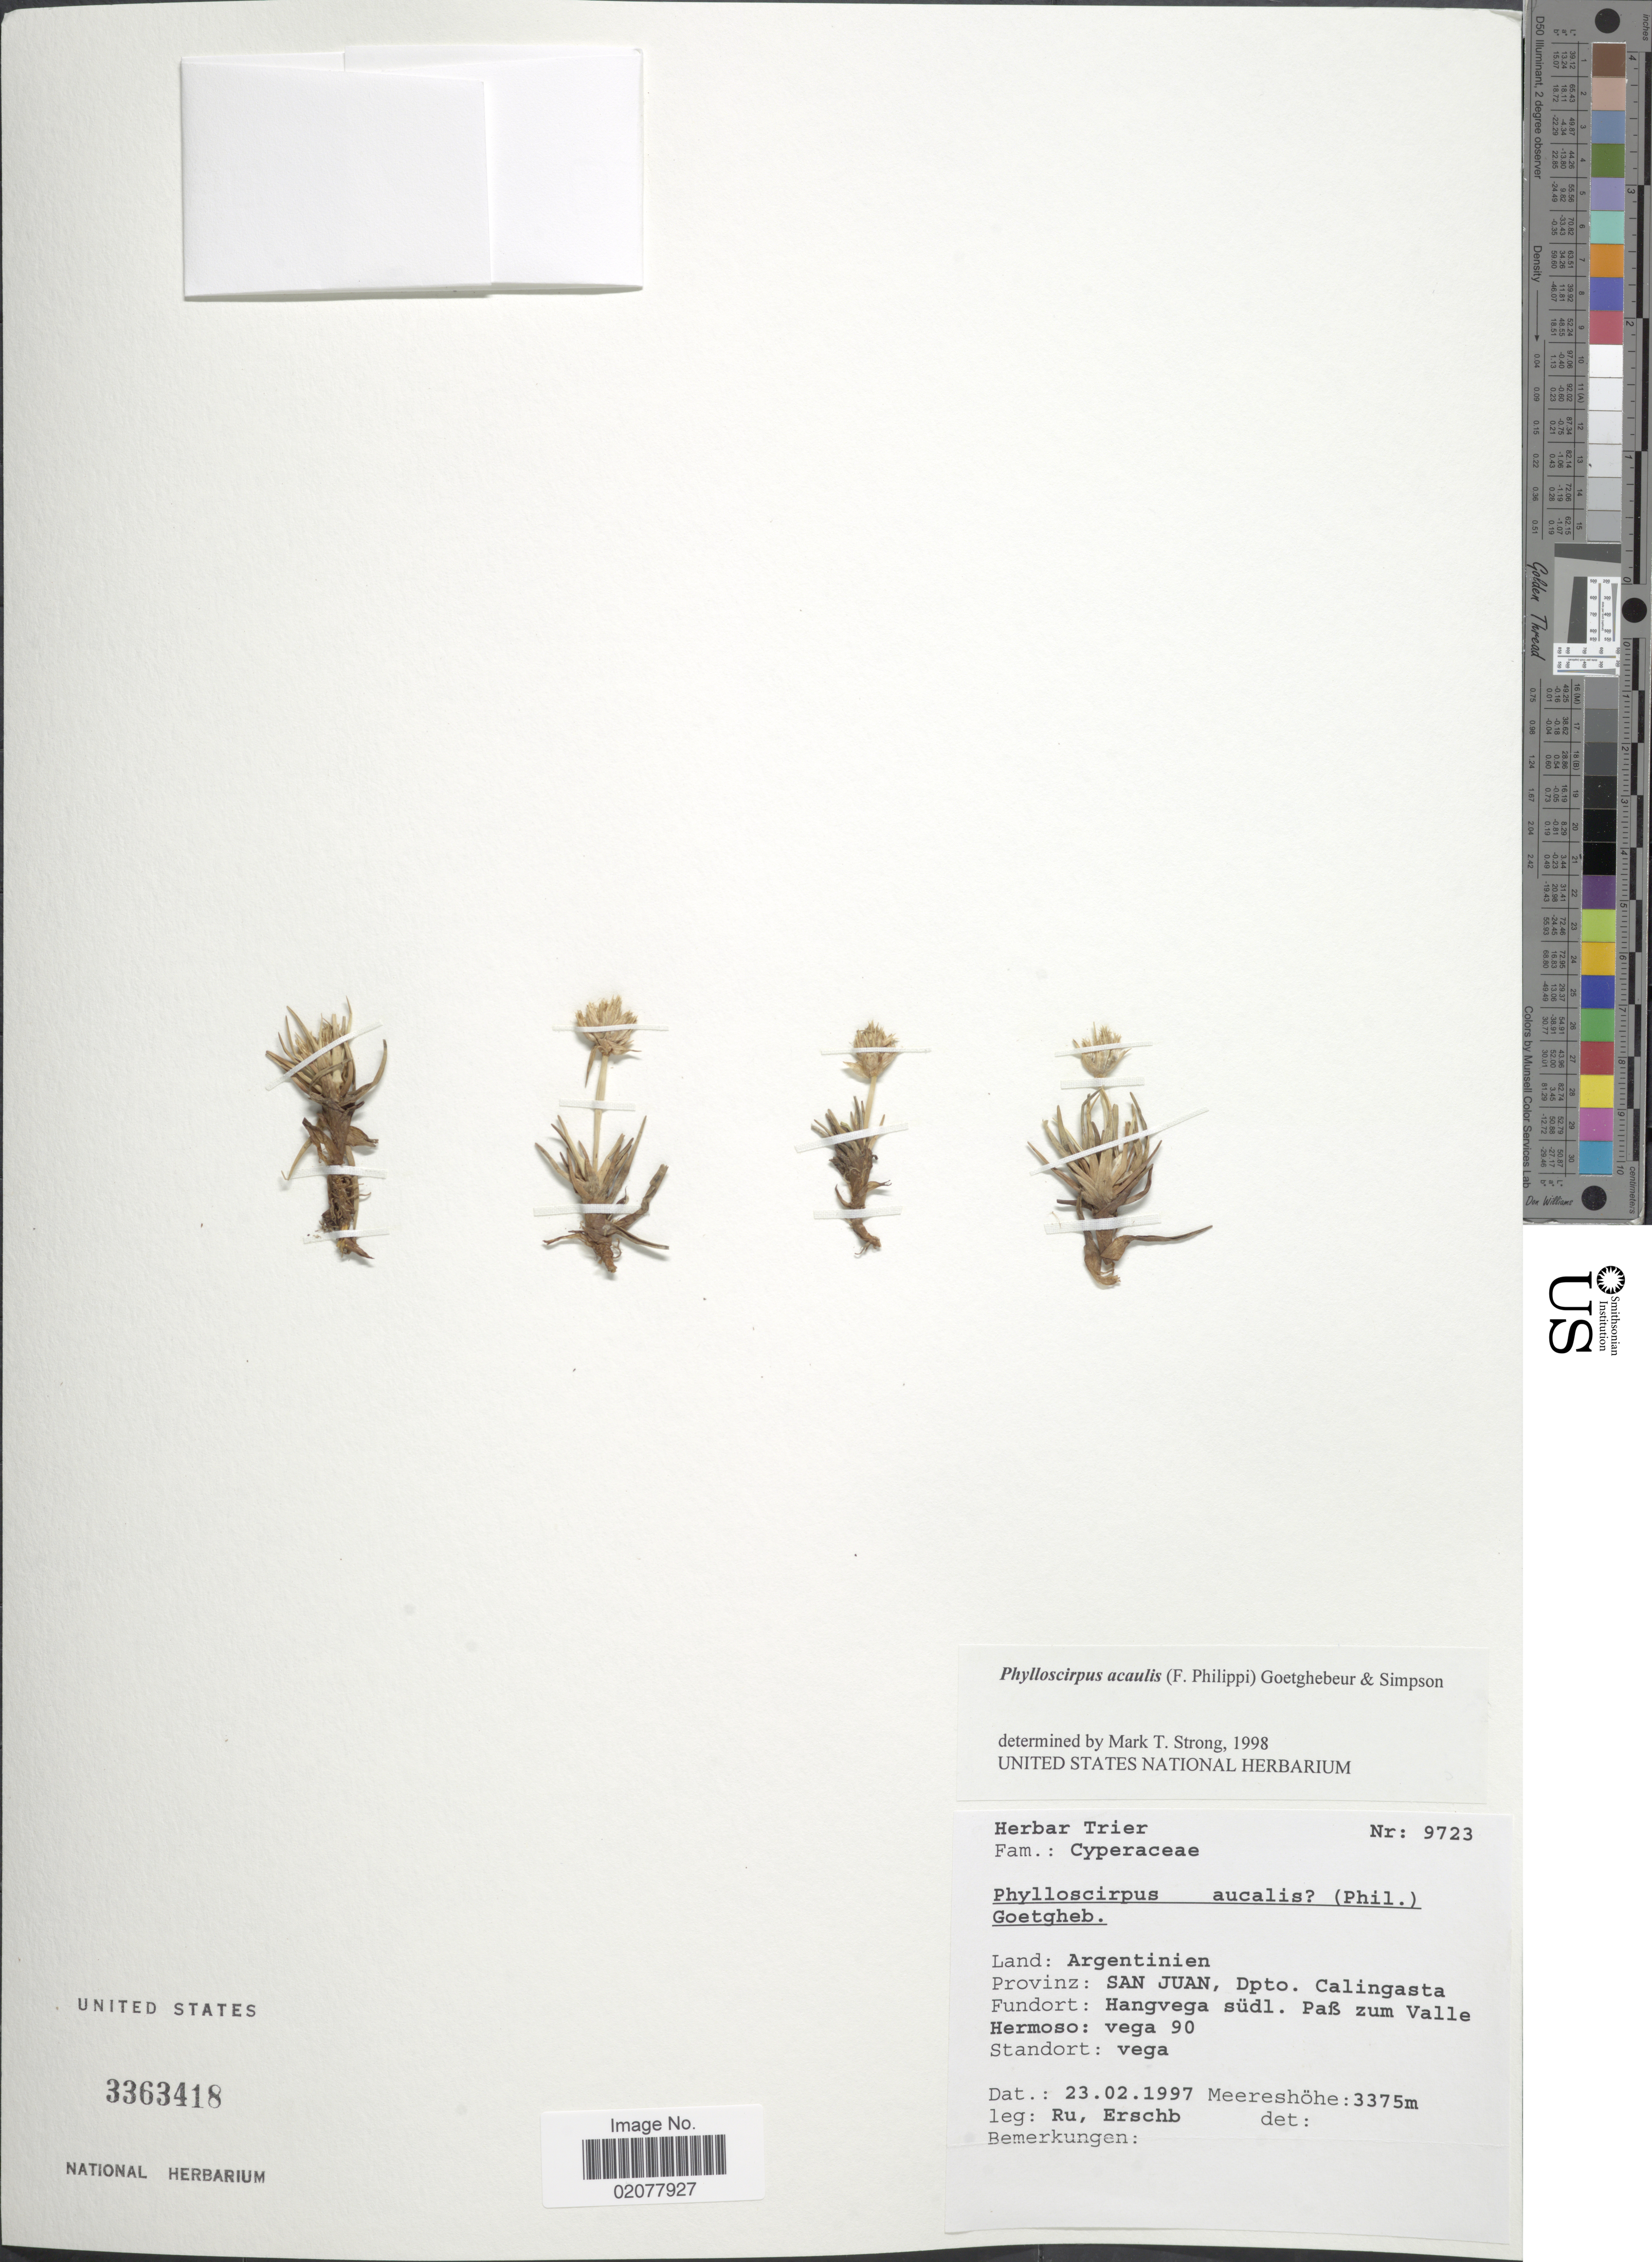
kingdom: Plantae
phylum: Tracheophyta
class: Liliopsida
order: Poales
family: Cyperaceae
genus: Phylloscirpus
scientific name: Phylloscirpus acaulis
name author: (Phil.) Goetgh. & D.A. Simpson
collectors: R. Erschb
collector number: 9723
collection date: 1997-02-23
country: Argentina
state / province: San Juan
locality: Provinz: San Juan, Dpto. Calingasta. Hangvega südl. Paß zum Valle Hermoso: vega 90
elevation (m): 3375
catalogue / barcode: US 3363418